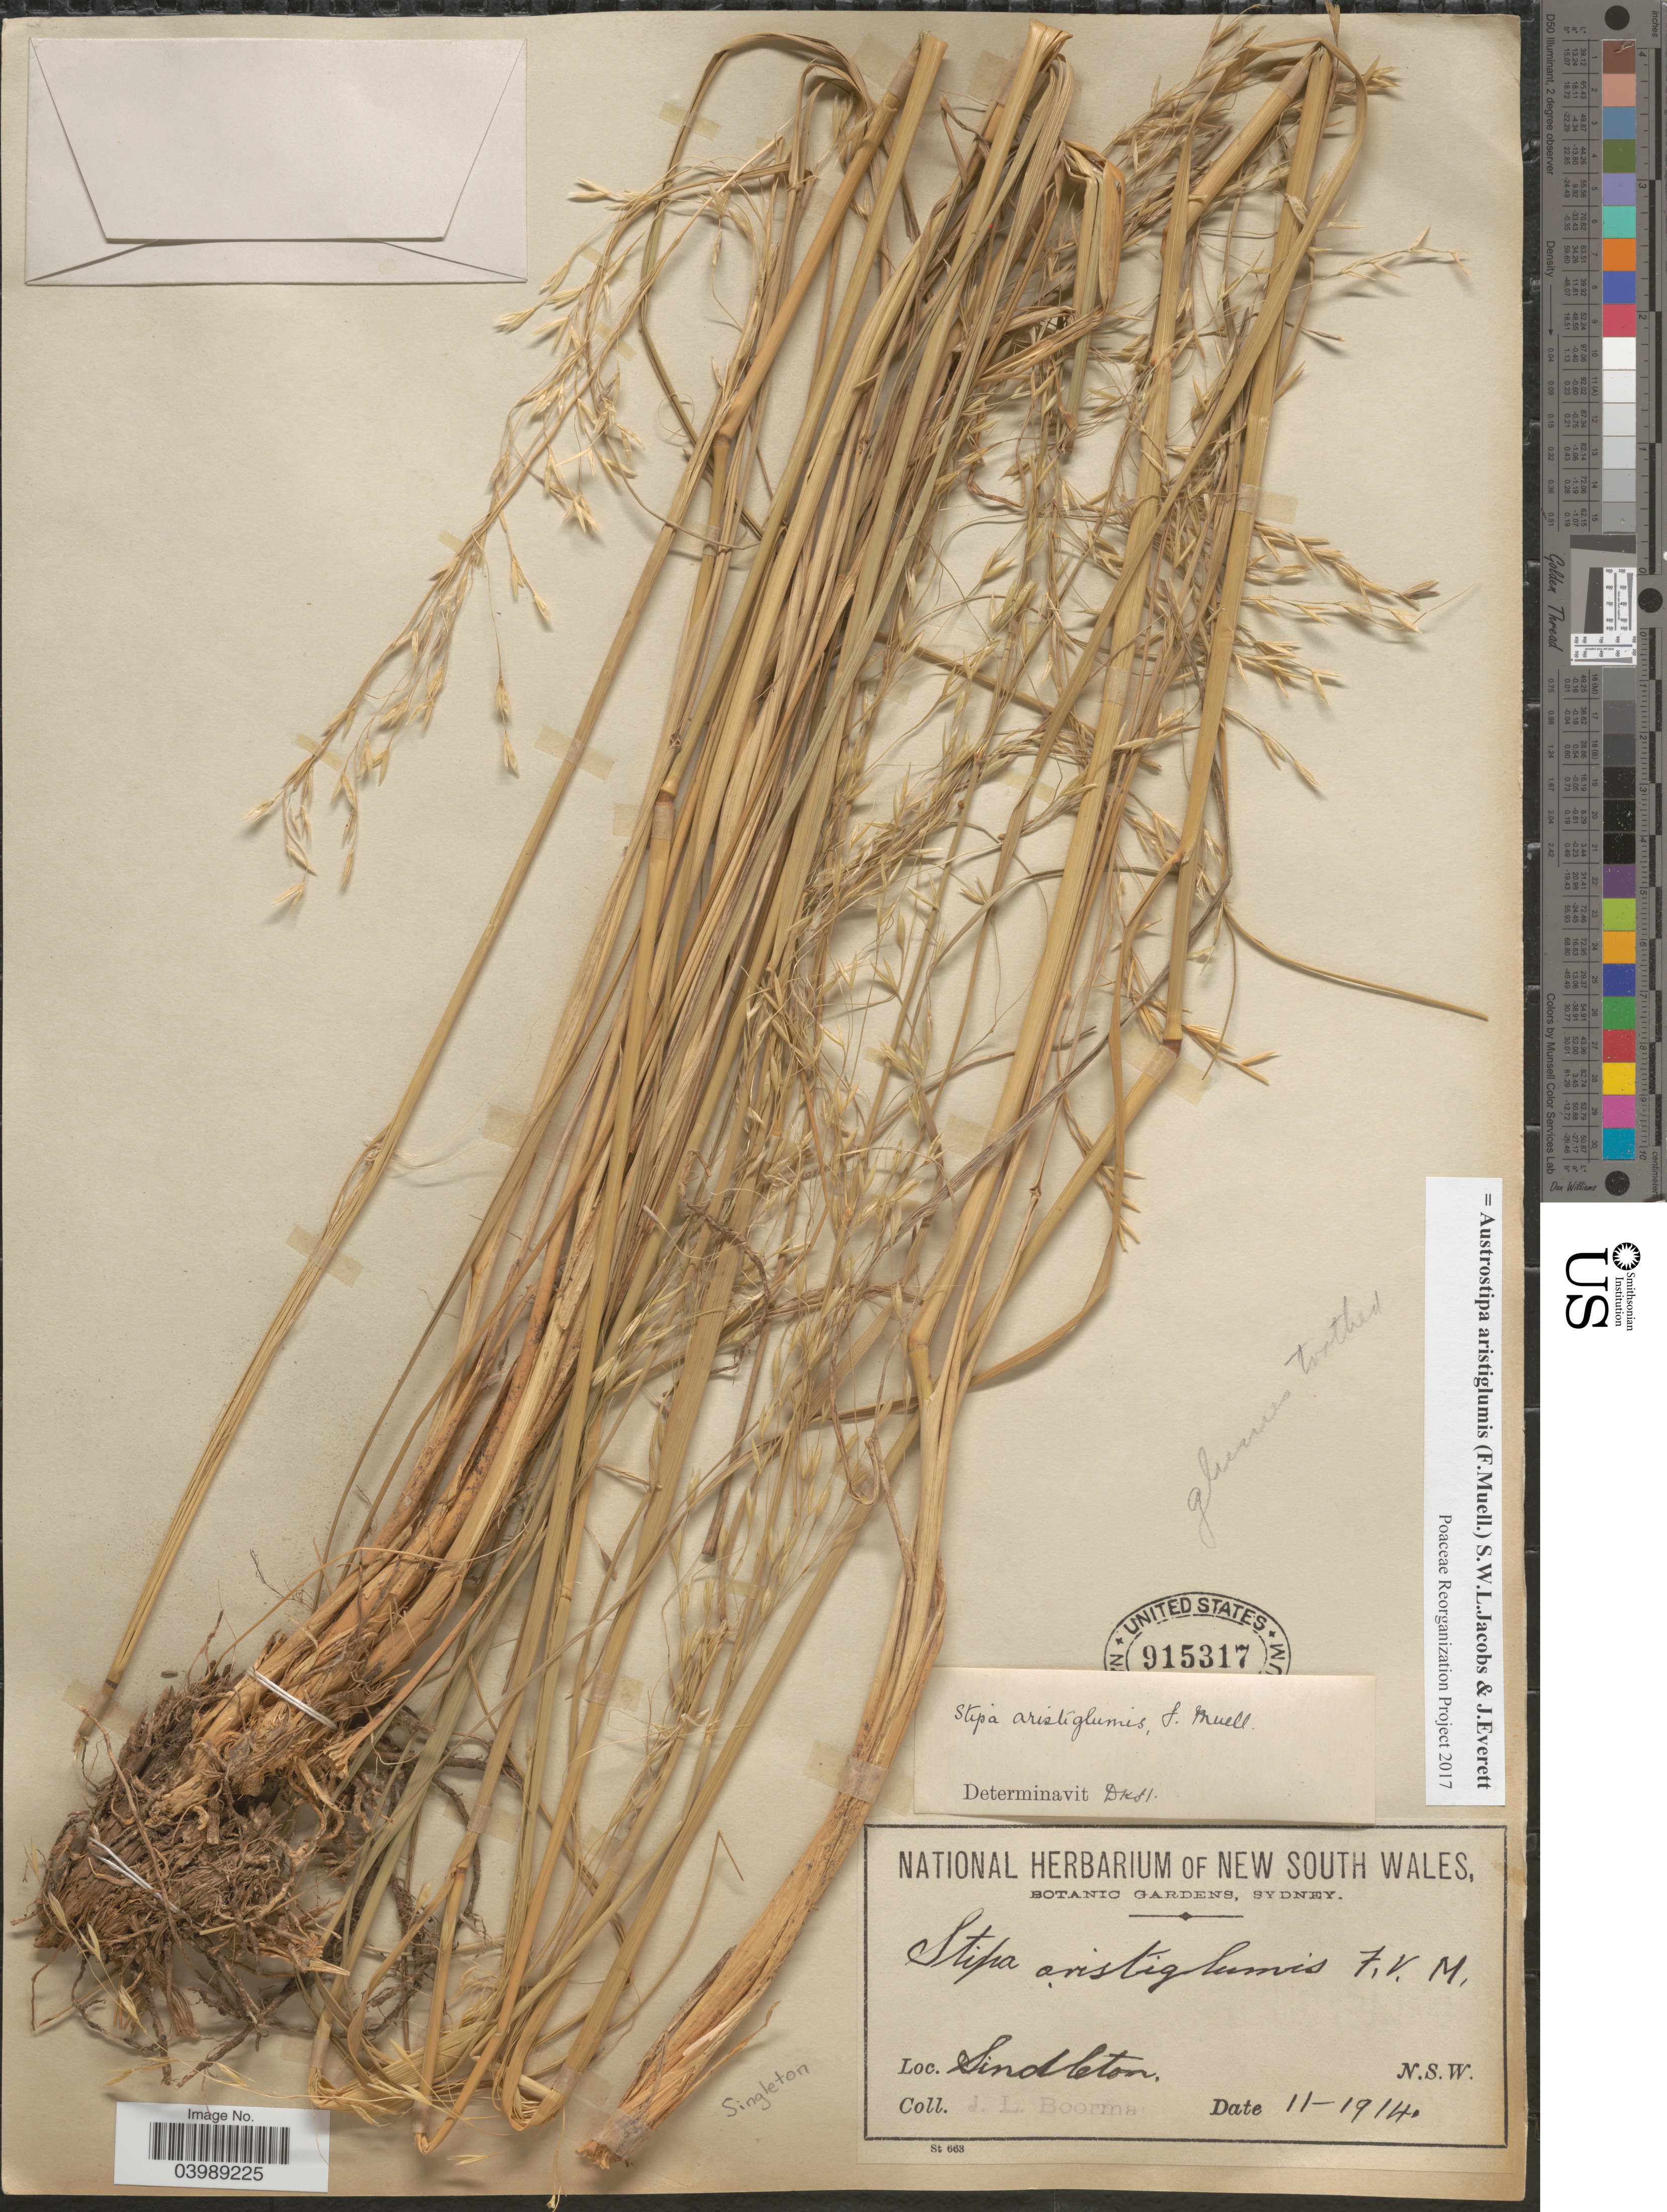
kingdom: Plantae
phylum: Tracheophyta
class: Liliopsida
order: Poales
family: Poaceae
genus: Austrostipa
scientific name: Austrostipa aristiglumis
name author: (F. Muell.) S.W.L. Jacobs & J. Everett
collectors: J. Boorman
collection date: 1914-11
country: Australia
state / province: New South Wales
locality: Sindleton. Singleton.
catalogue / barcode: US 915317